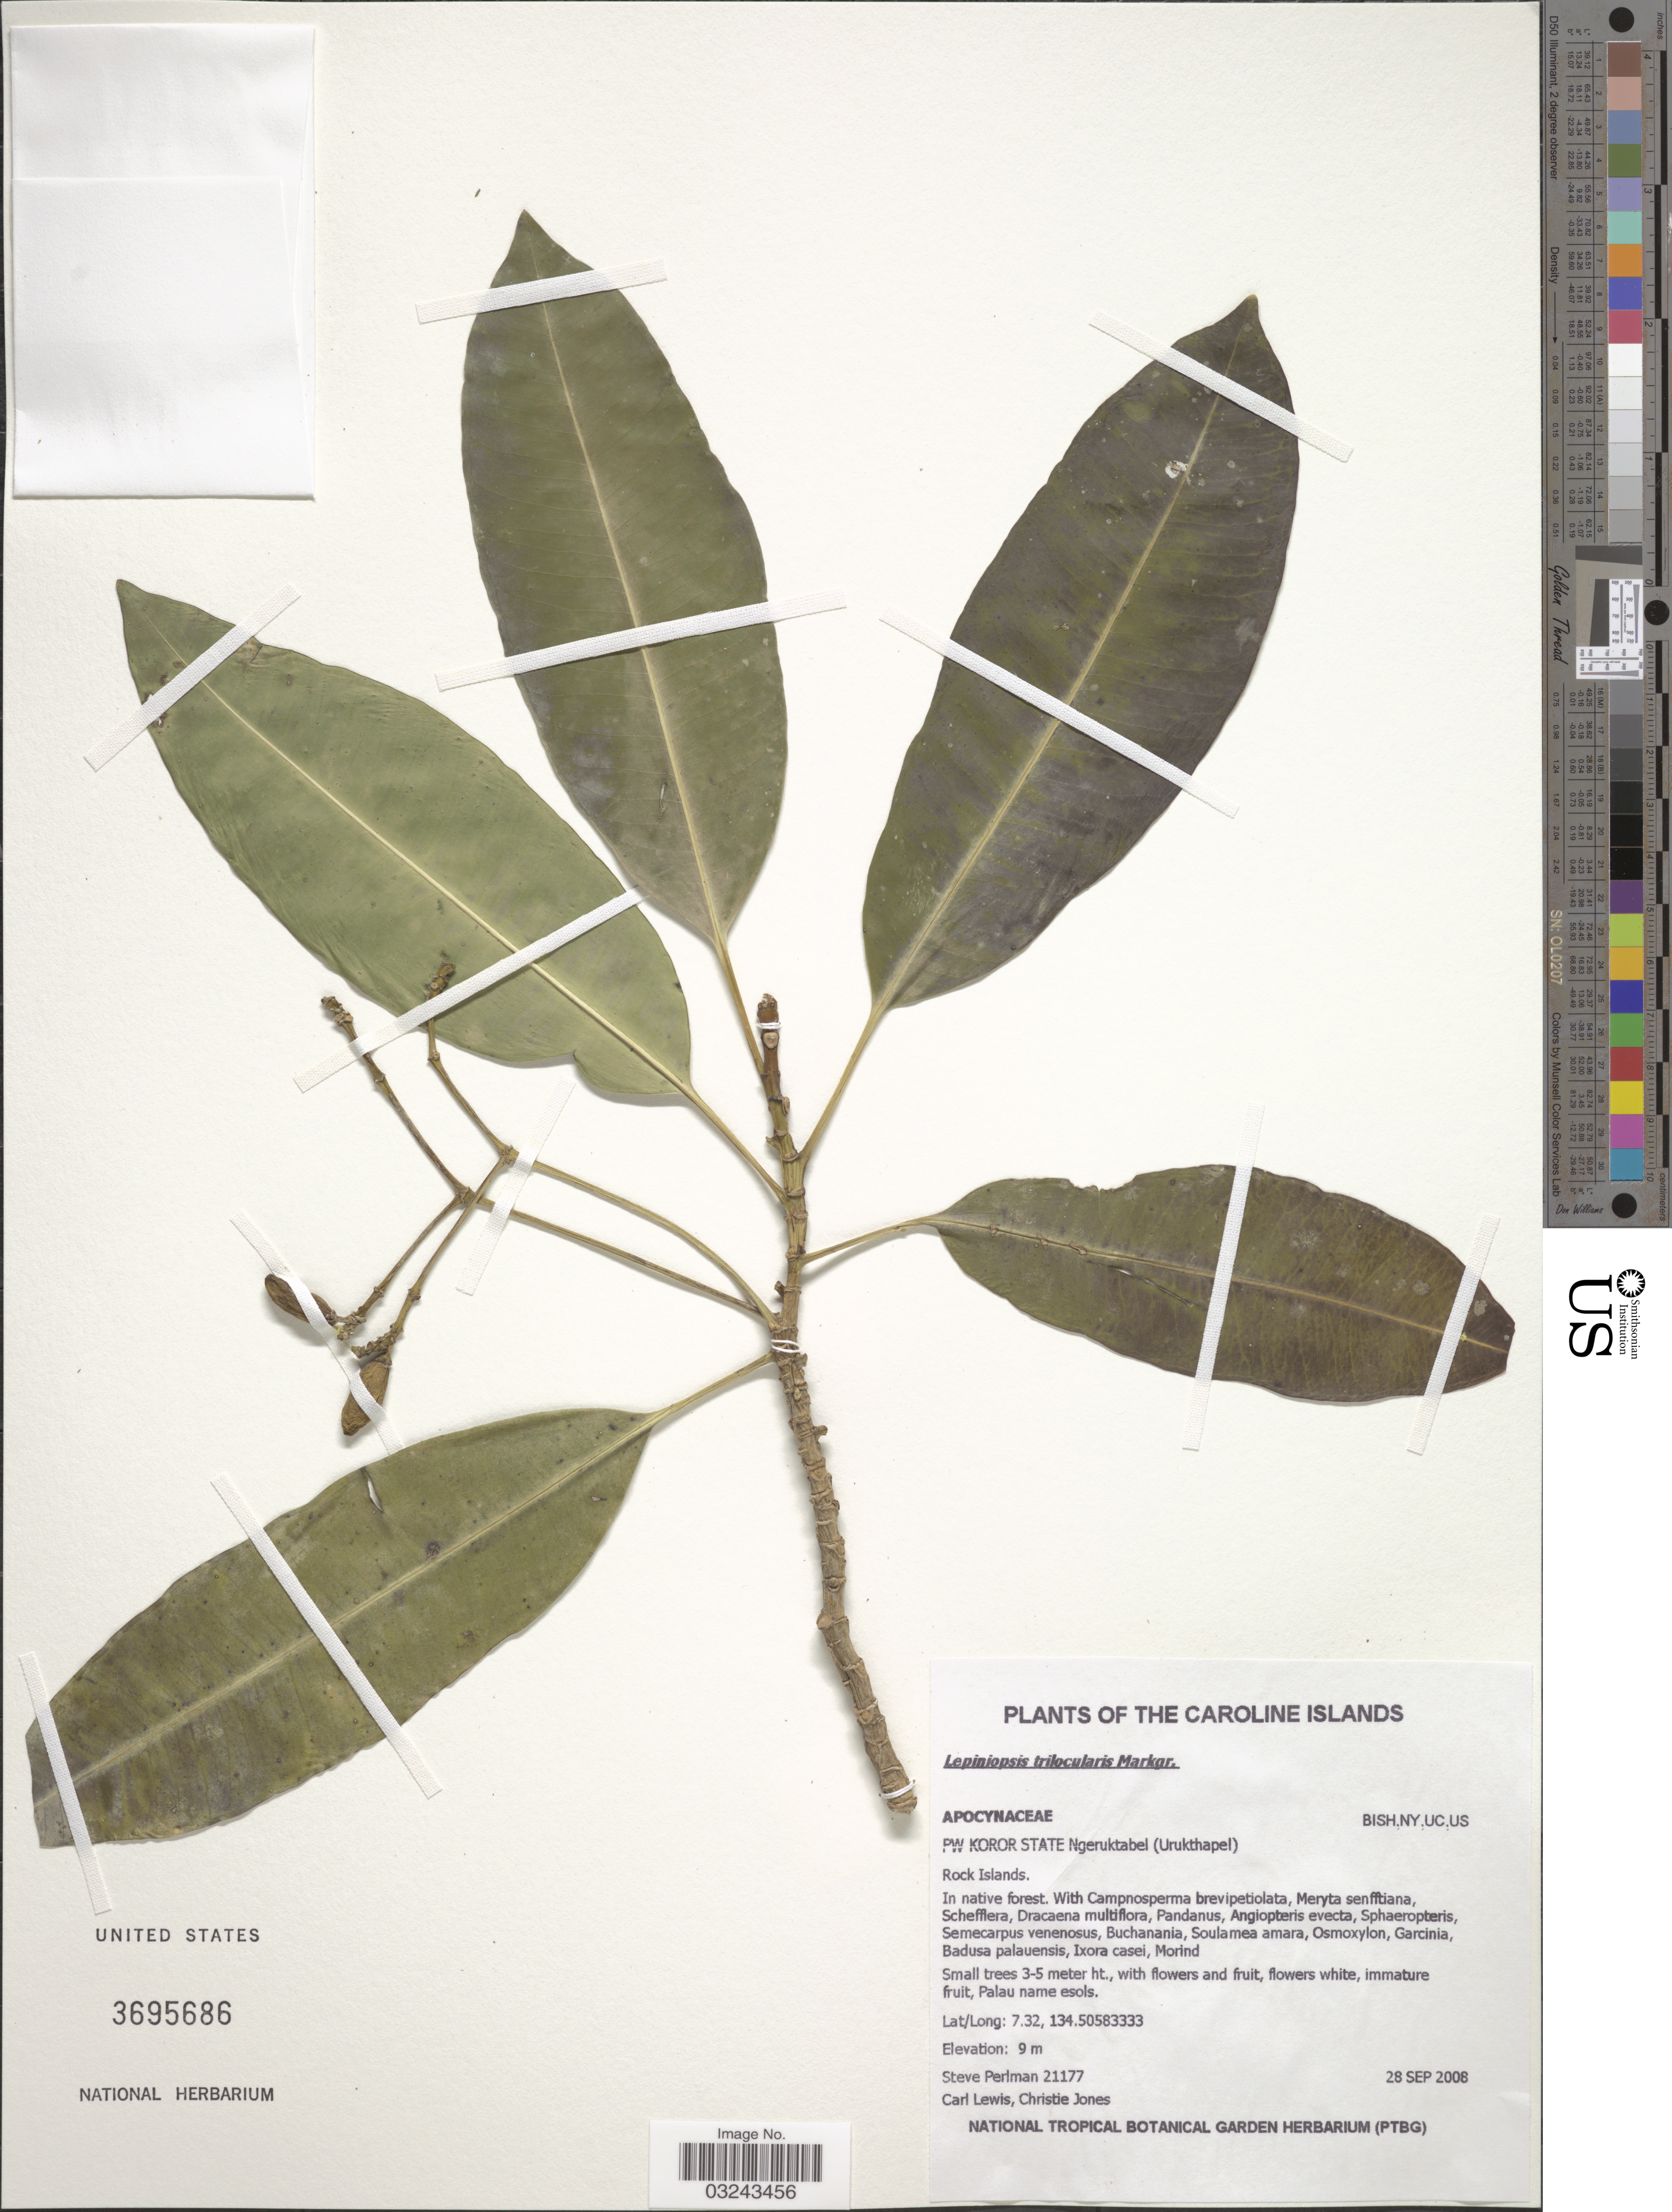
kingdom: Plantae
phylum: Tracheophyta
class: Magnoliopsida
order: Gentianales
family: Apocynaceae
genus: Lepiniopsis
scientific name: Lepiniopsis trilocularis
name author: Markgr.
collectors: S. Perlman, C. Lewis & Carleen Jones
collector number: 21177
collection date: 2008-09-28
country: Palau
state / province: Koror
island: Ngeruktabel [Urukthapel]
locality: The Caroline Islands, PW Koror State Ngeruktabel (Urukthapel) Rock Islands.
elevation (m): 9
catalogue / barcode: US 3695686